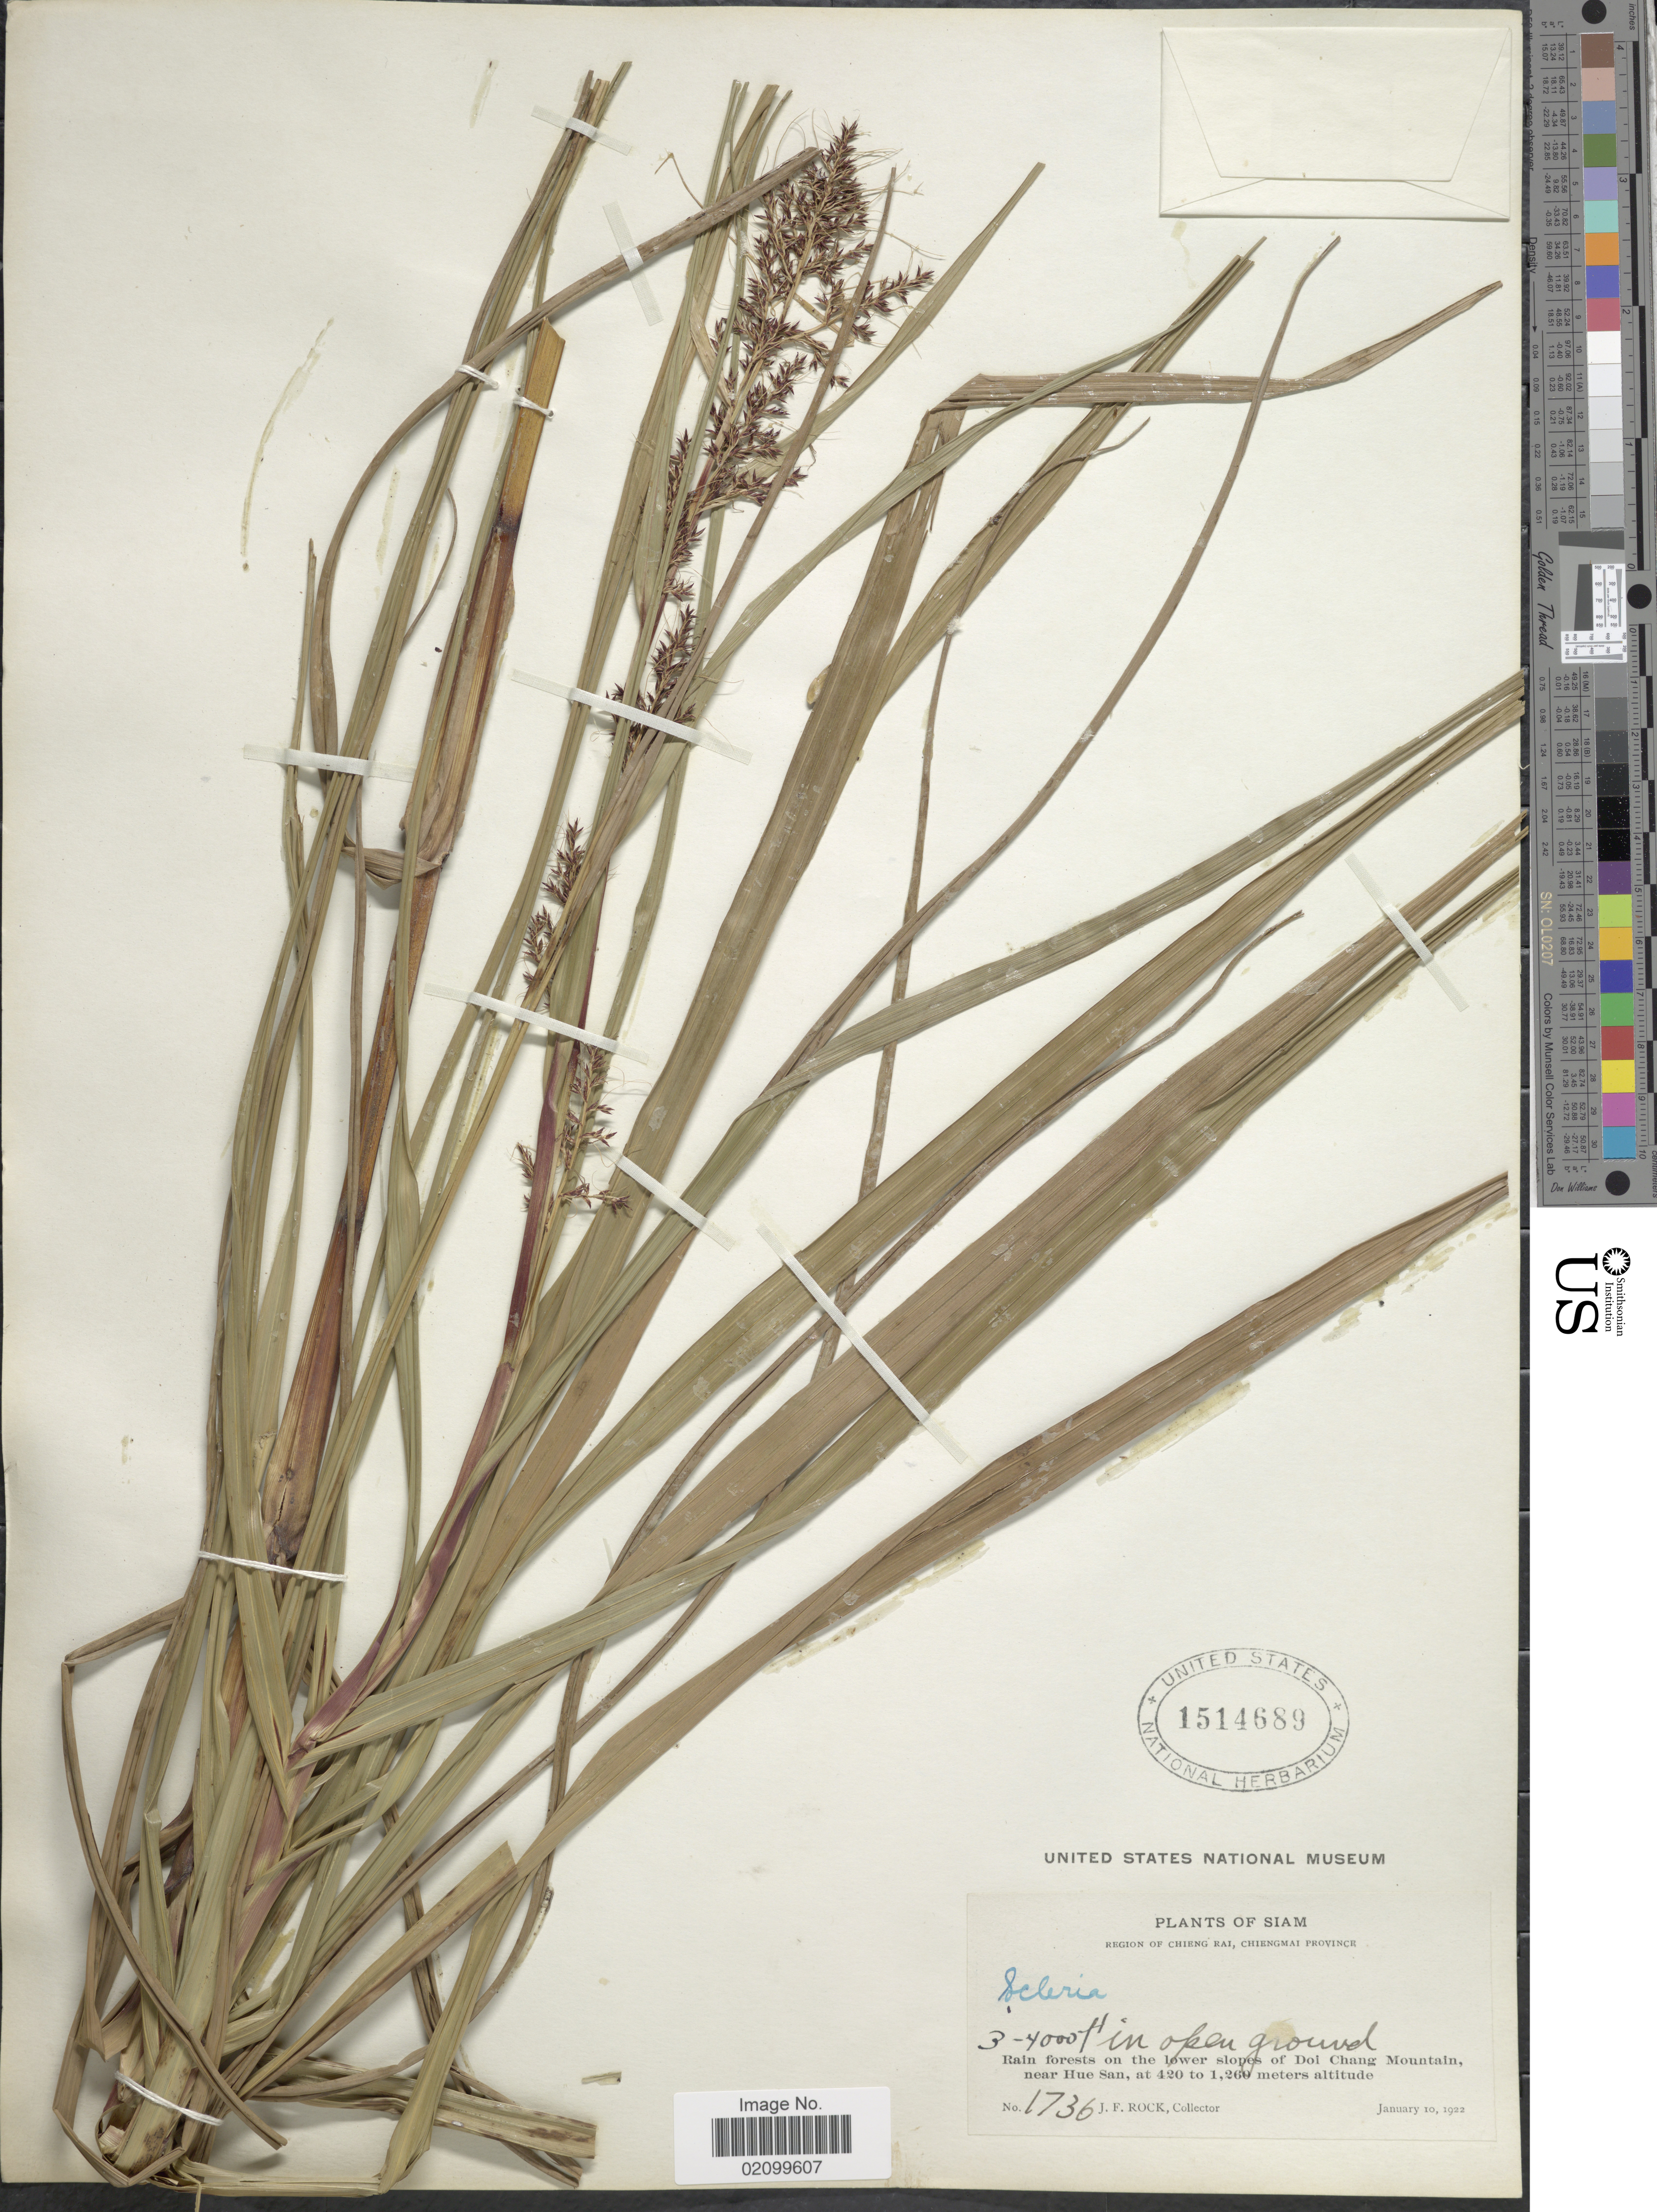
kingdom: Plantae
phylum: Tracheophyta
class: Liliopsida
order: Poales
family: Cyperaceae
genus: Scleria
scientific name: Scleria terrestris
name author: (L.) Fassett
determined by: Strong, Mark T., (BOT), Smithsonian Institution - National Museum of Natural History (UNITED STATES)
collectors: J. Rock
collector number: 1736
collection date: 1922-01-10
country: Thailand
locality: Siam. Rain forests on the lower slopes of Doi Chang Mountain, near Hue San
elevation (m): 420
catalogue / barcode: US 1514689